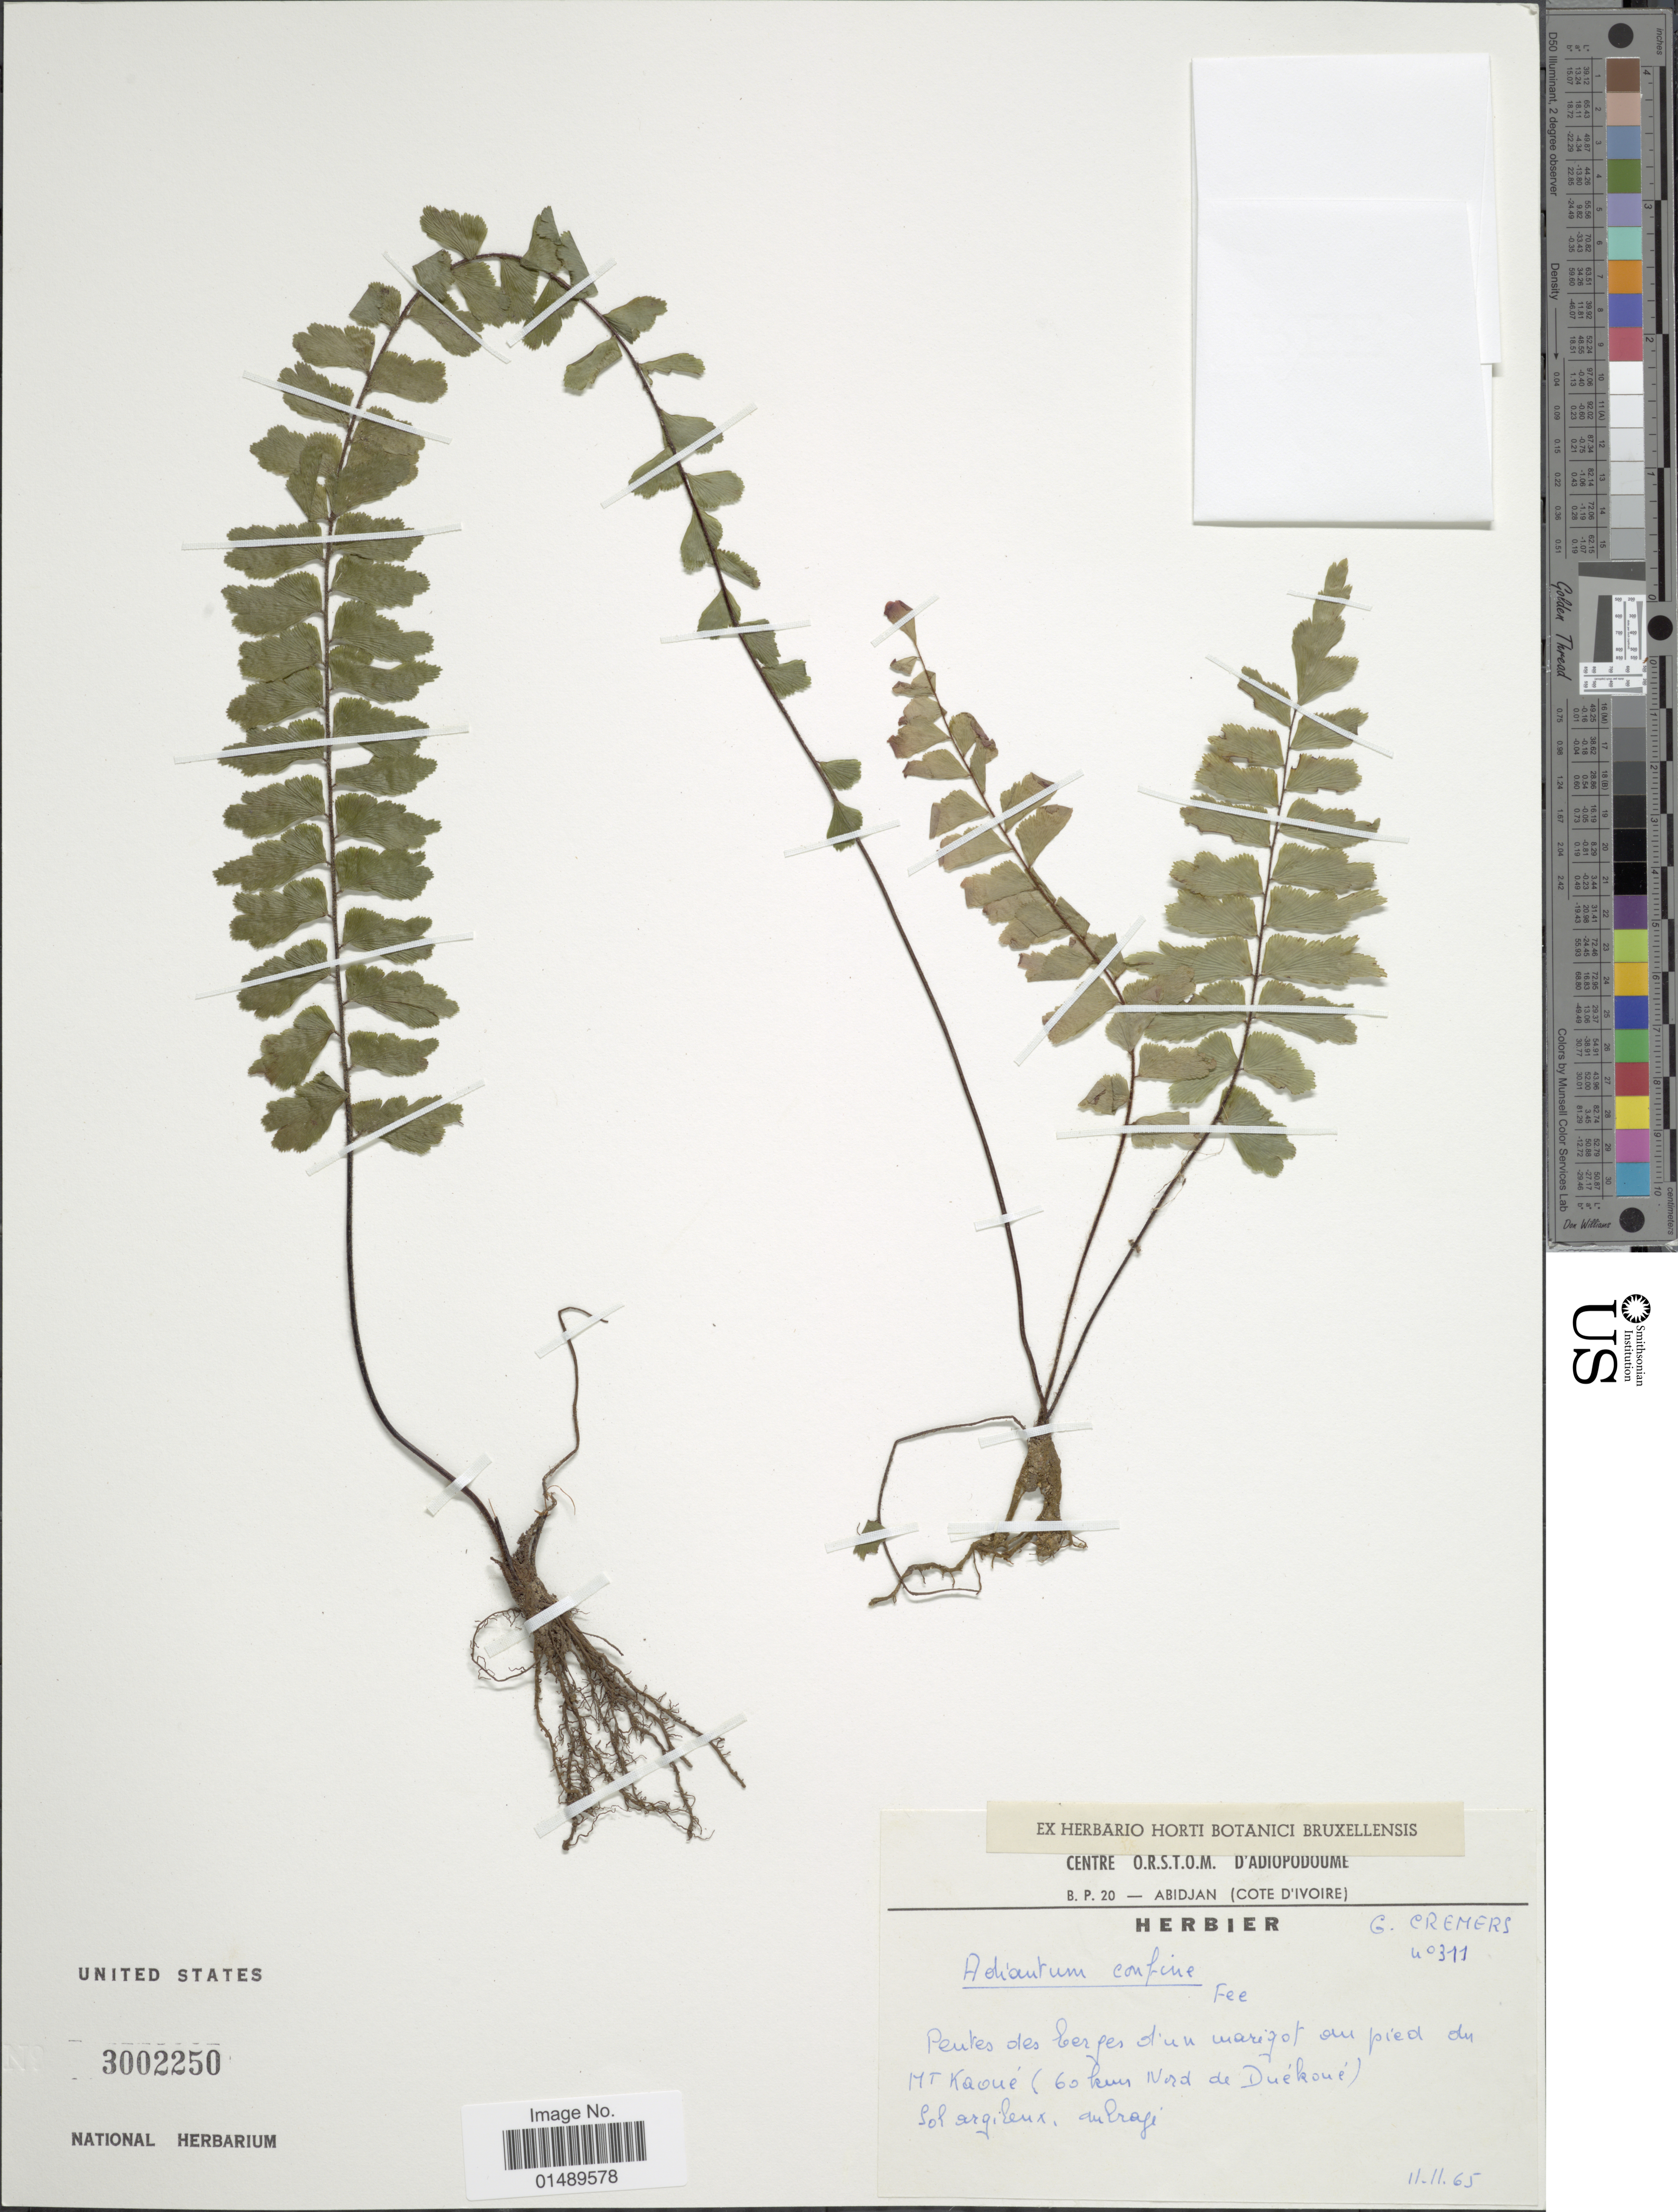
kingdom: Plantae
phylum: Tracheophyta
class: Polypodiopsida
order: Polypodiales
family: Pteridaceae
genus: Adiantum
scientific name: Adiantum confine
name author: Fée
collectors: G. Cremers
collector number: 311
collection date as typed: Transcribed d/m/y: 11/11/65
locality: Mt Kqoue (60 km Nord de Duekoue) Sil Argiqleux, aubraji. [interpreted]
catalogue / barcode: US 3002250